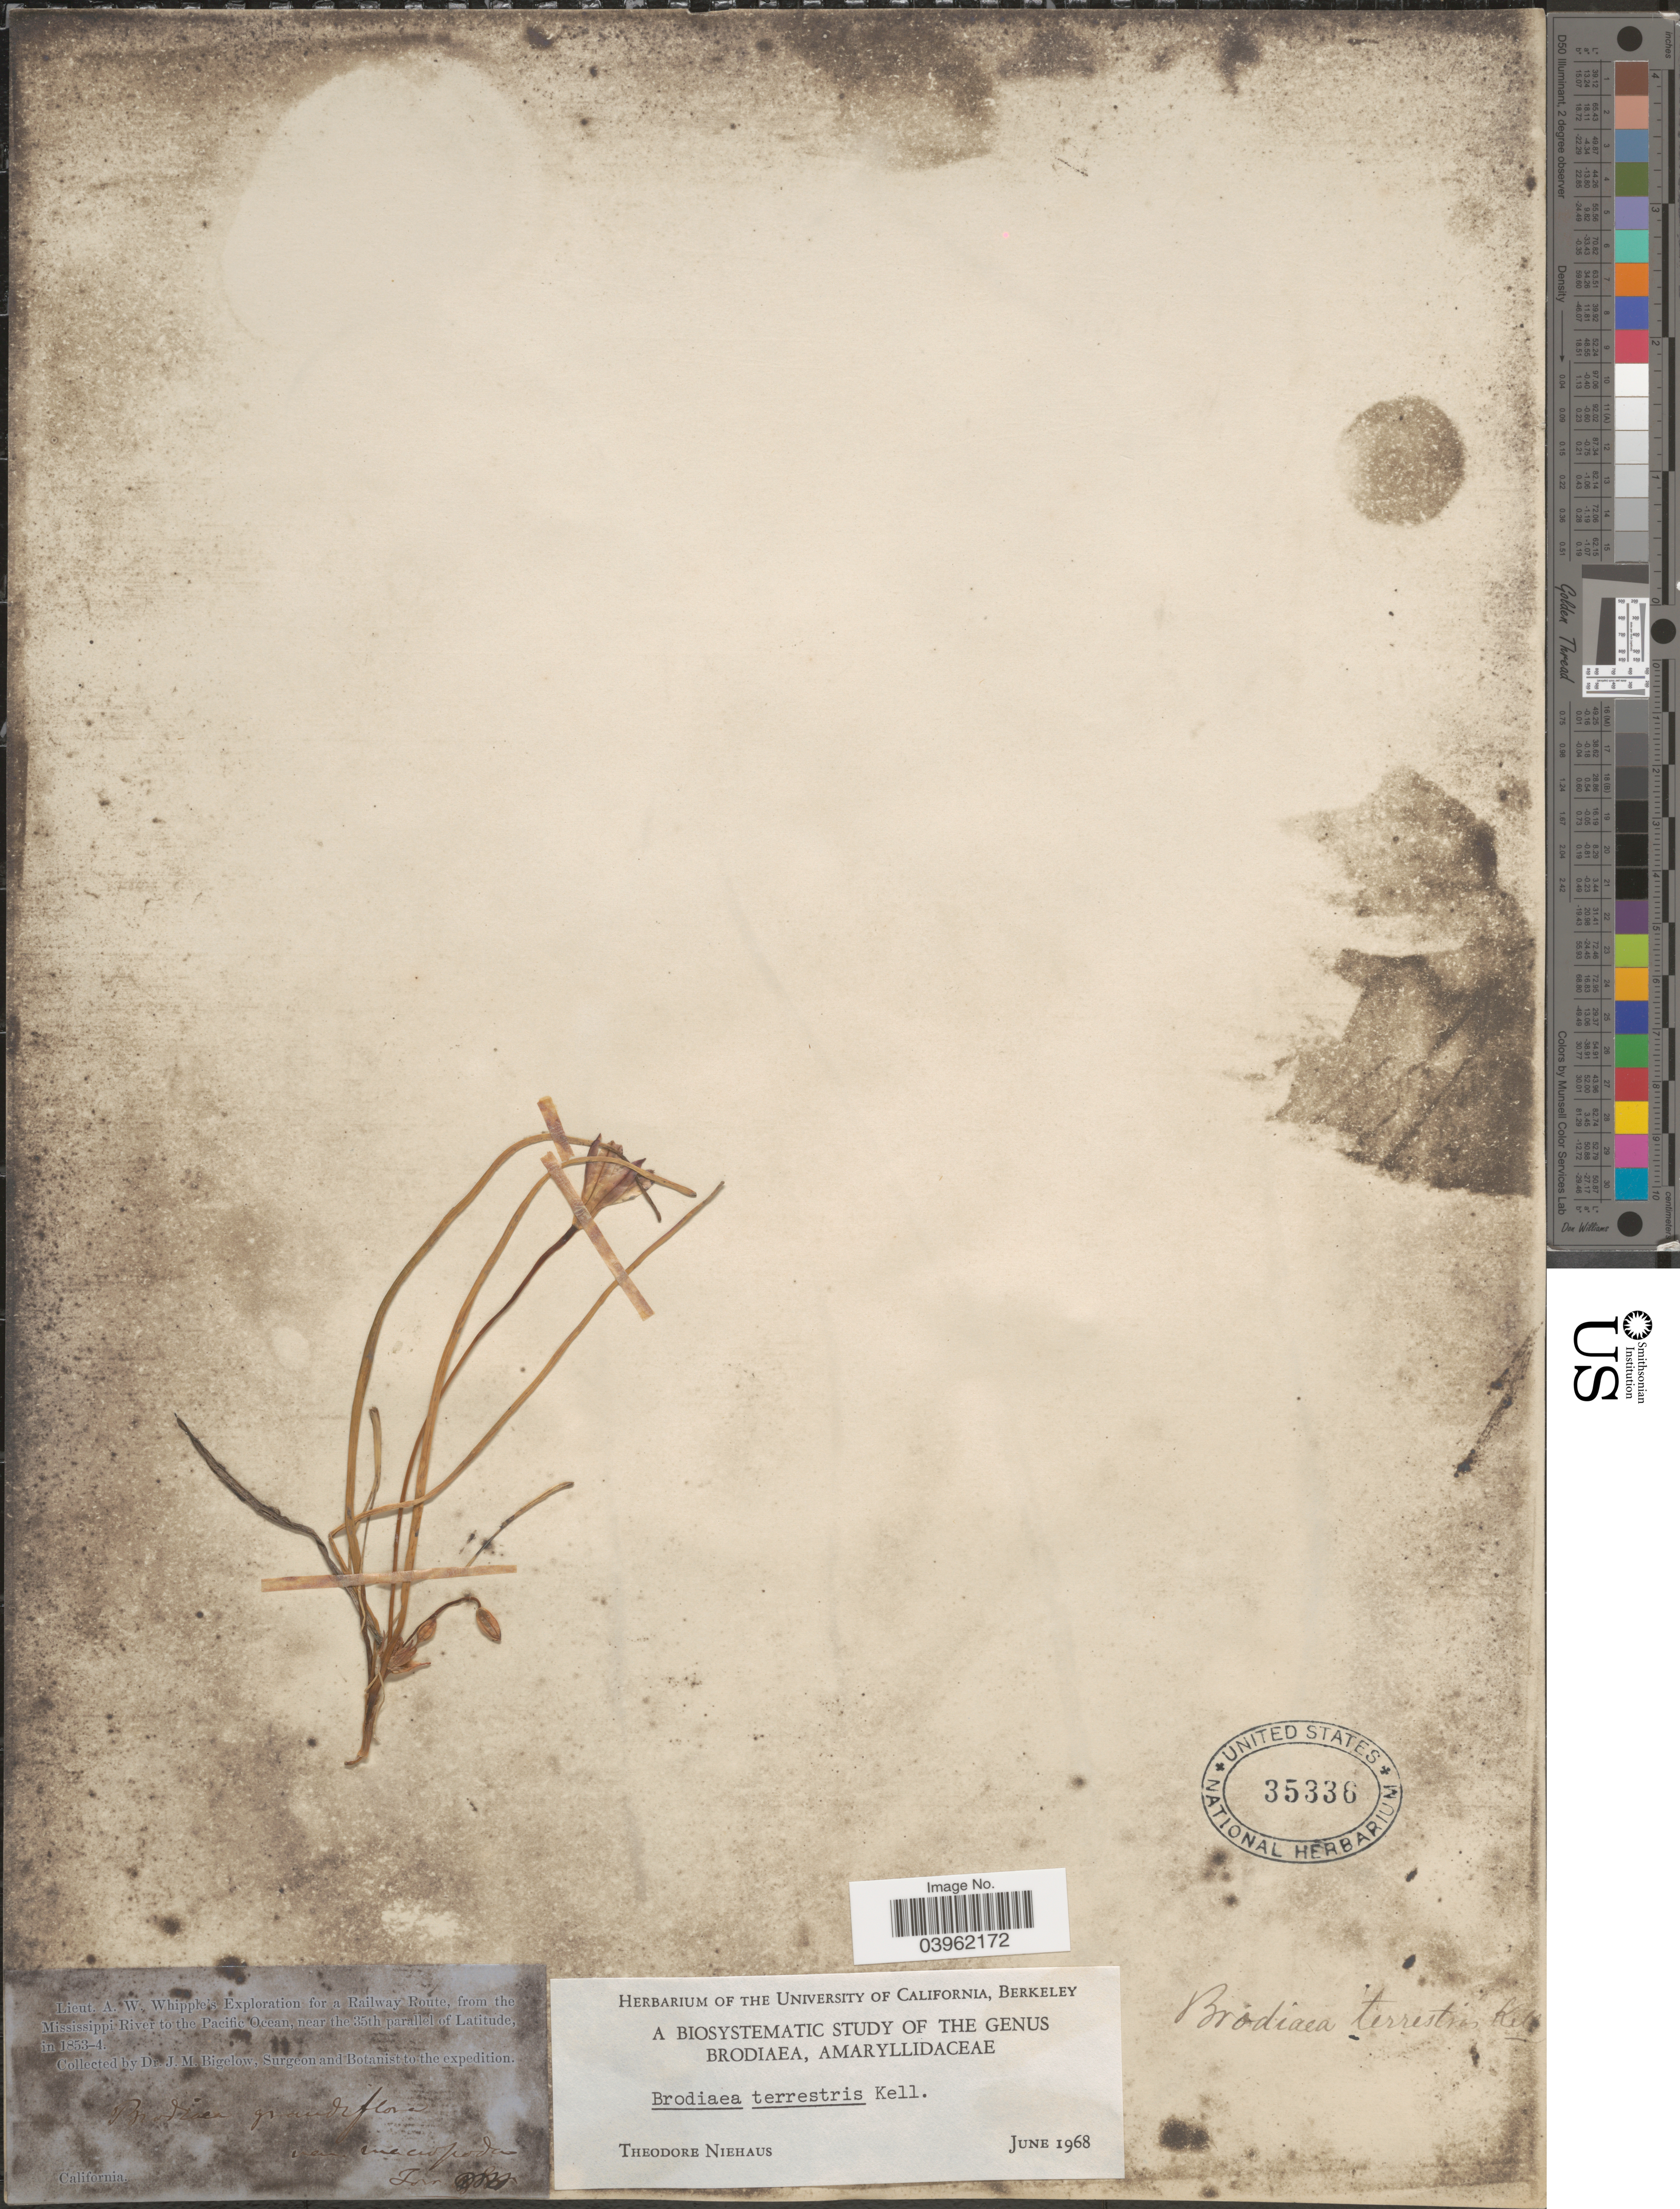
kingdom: Plantae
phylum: Tracheophyta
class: Liliopsida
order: Asparagales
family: Asparagaceae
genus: Brodiaea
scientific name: Brodiaea terrestris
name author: Kellogg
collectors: J. M. Bigelow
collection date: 1853-02/1854-02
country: United States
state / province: California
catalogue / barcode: US 35336